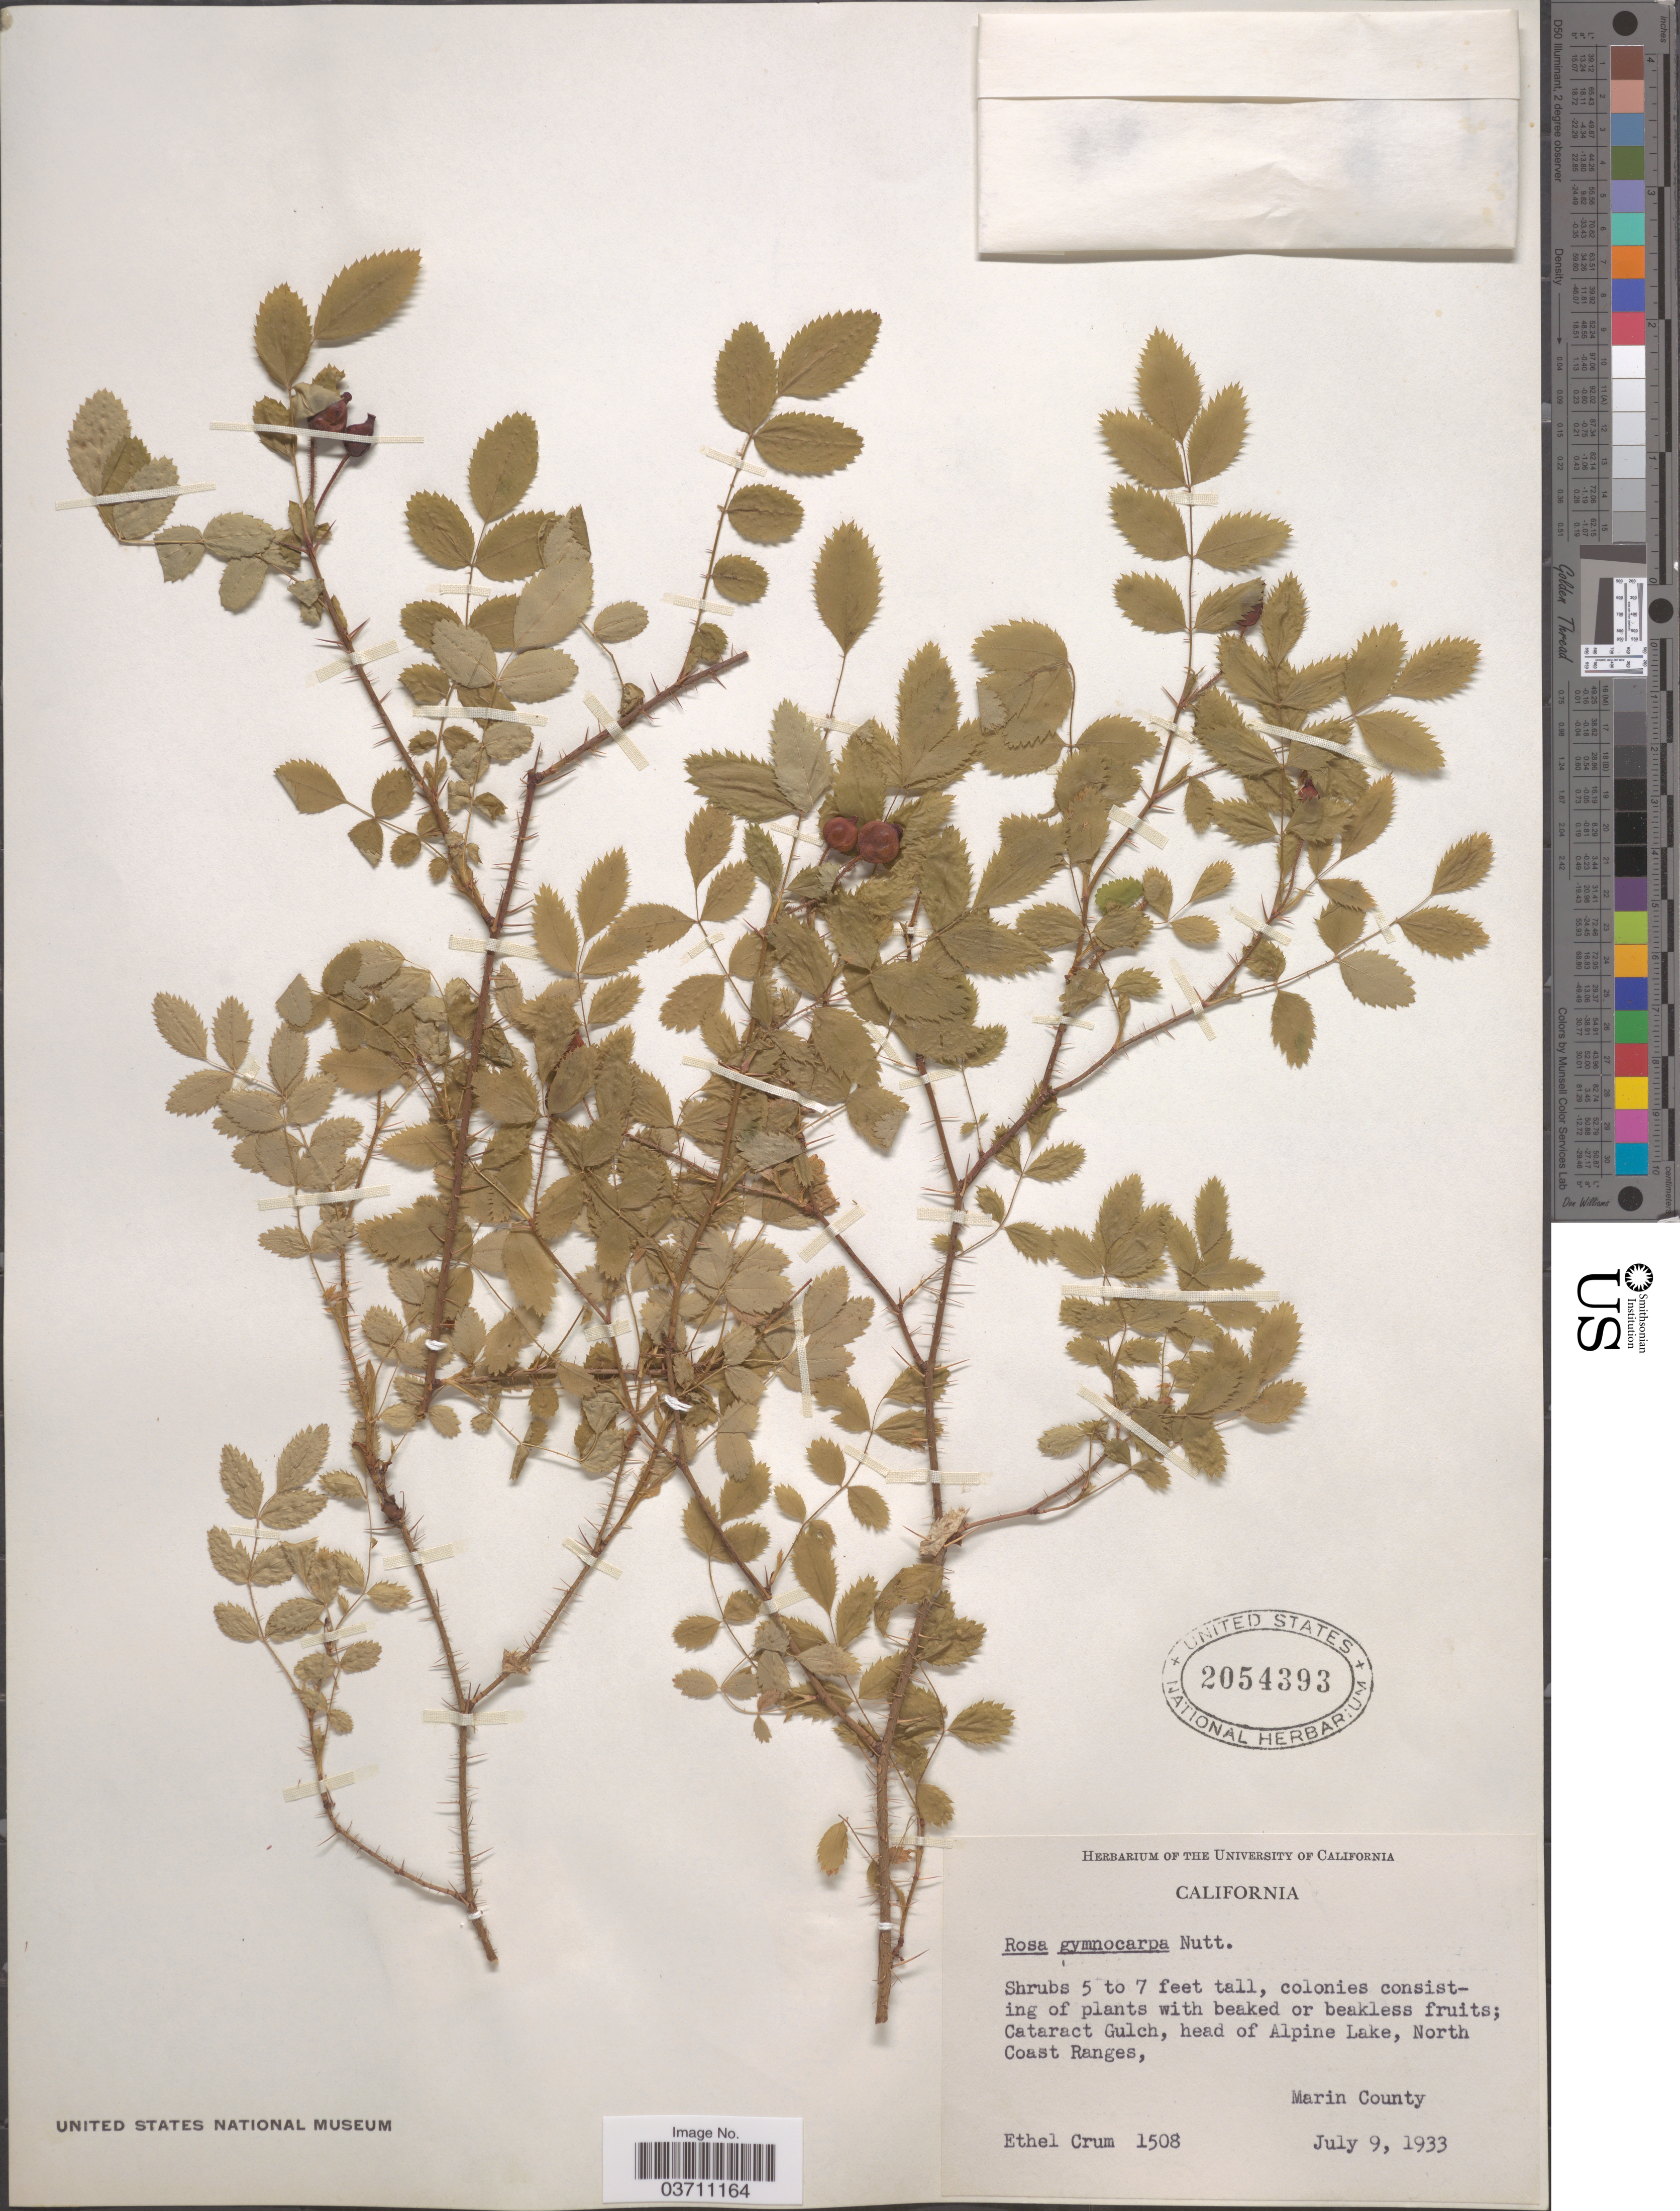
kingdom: Plantae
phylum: Tracheophyta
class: Magnoliopsida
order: Rosales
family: Rosaceae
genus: Rosa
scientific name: Rosa gymnocarpa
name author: Nutt.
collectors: E. K. Crum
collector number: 1508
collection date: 1933-07-09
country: United States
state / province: California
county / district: Marin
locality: Cataract Gulch, head of Alpine Lake, North Coast Ranges, Marin County.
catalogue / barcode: US 2054393